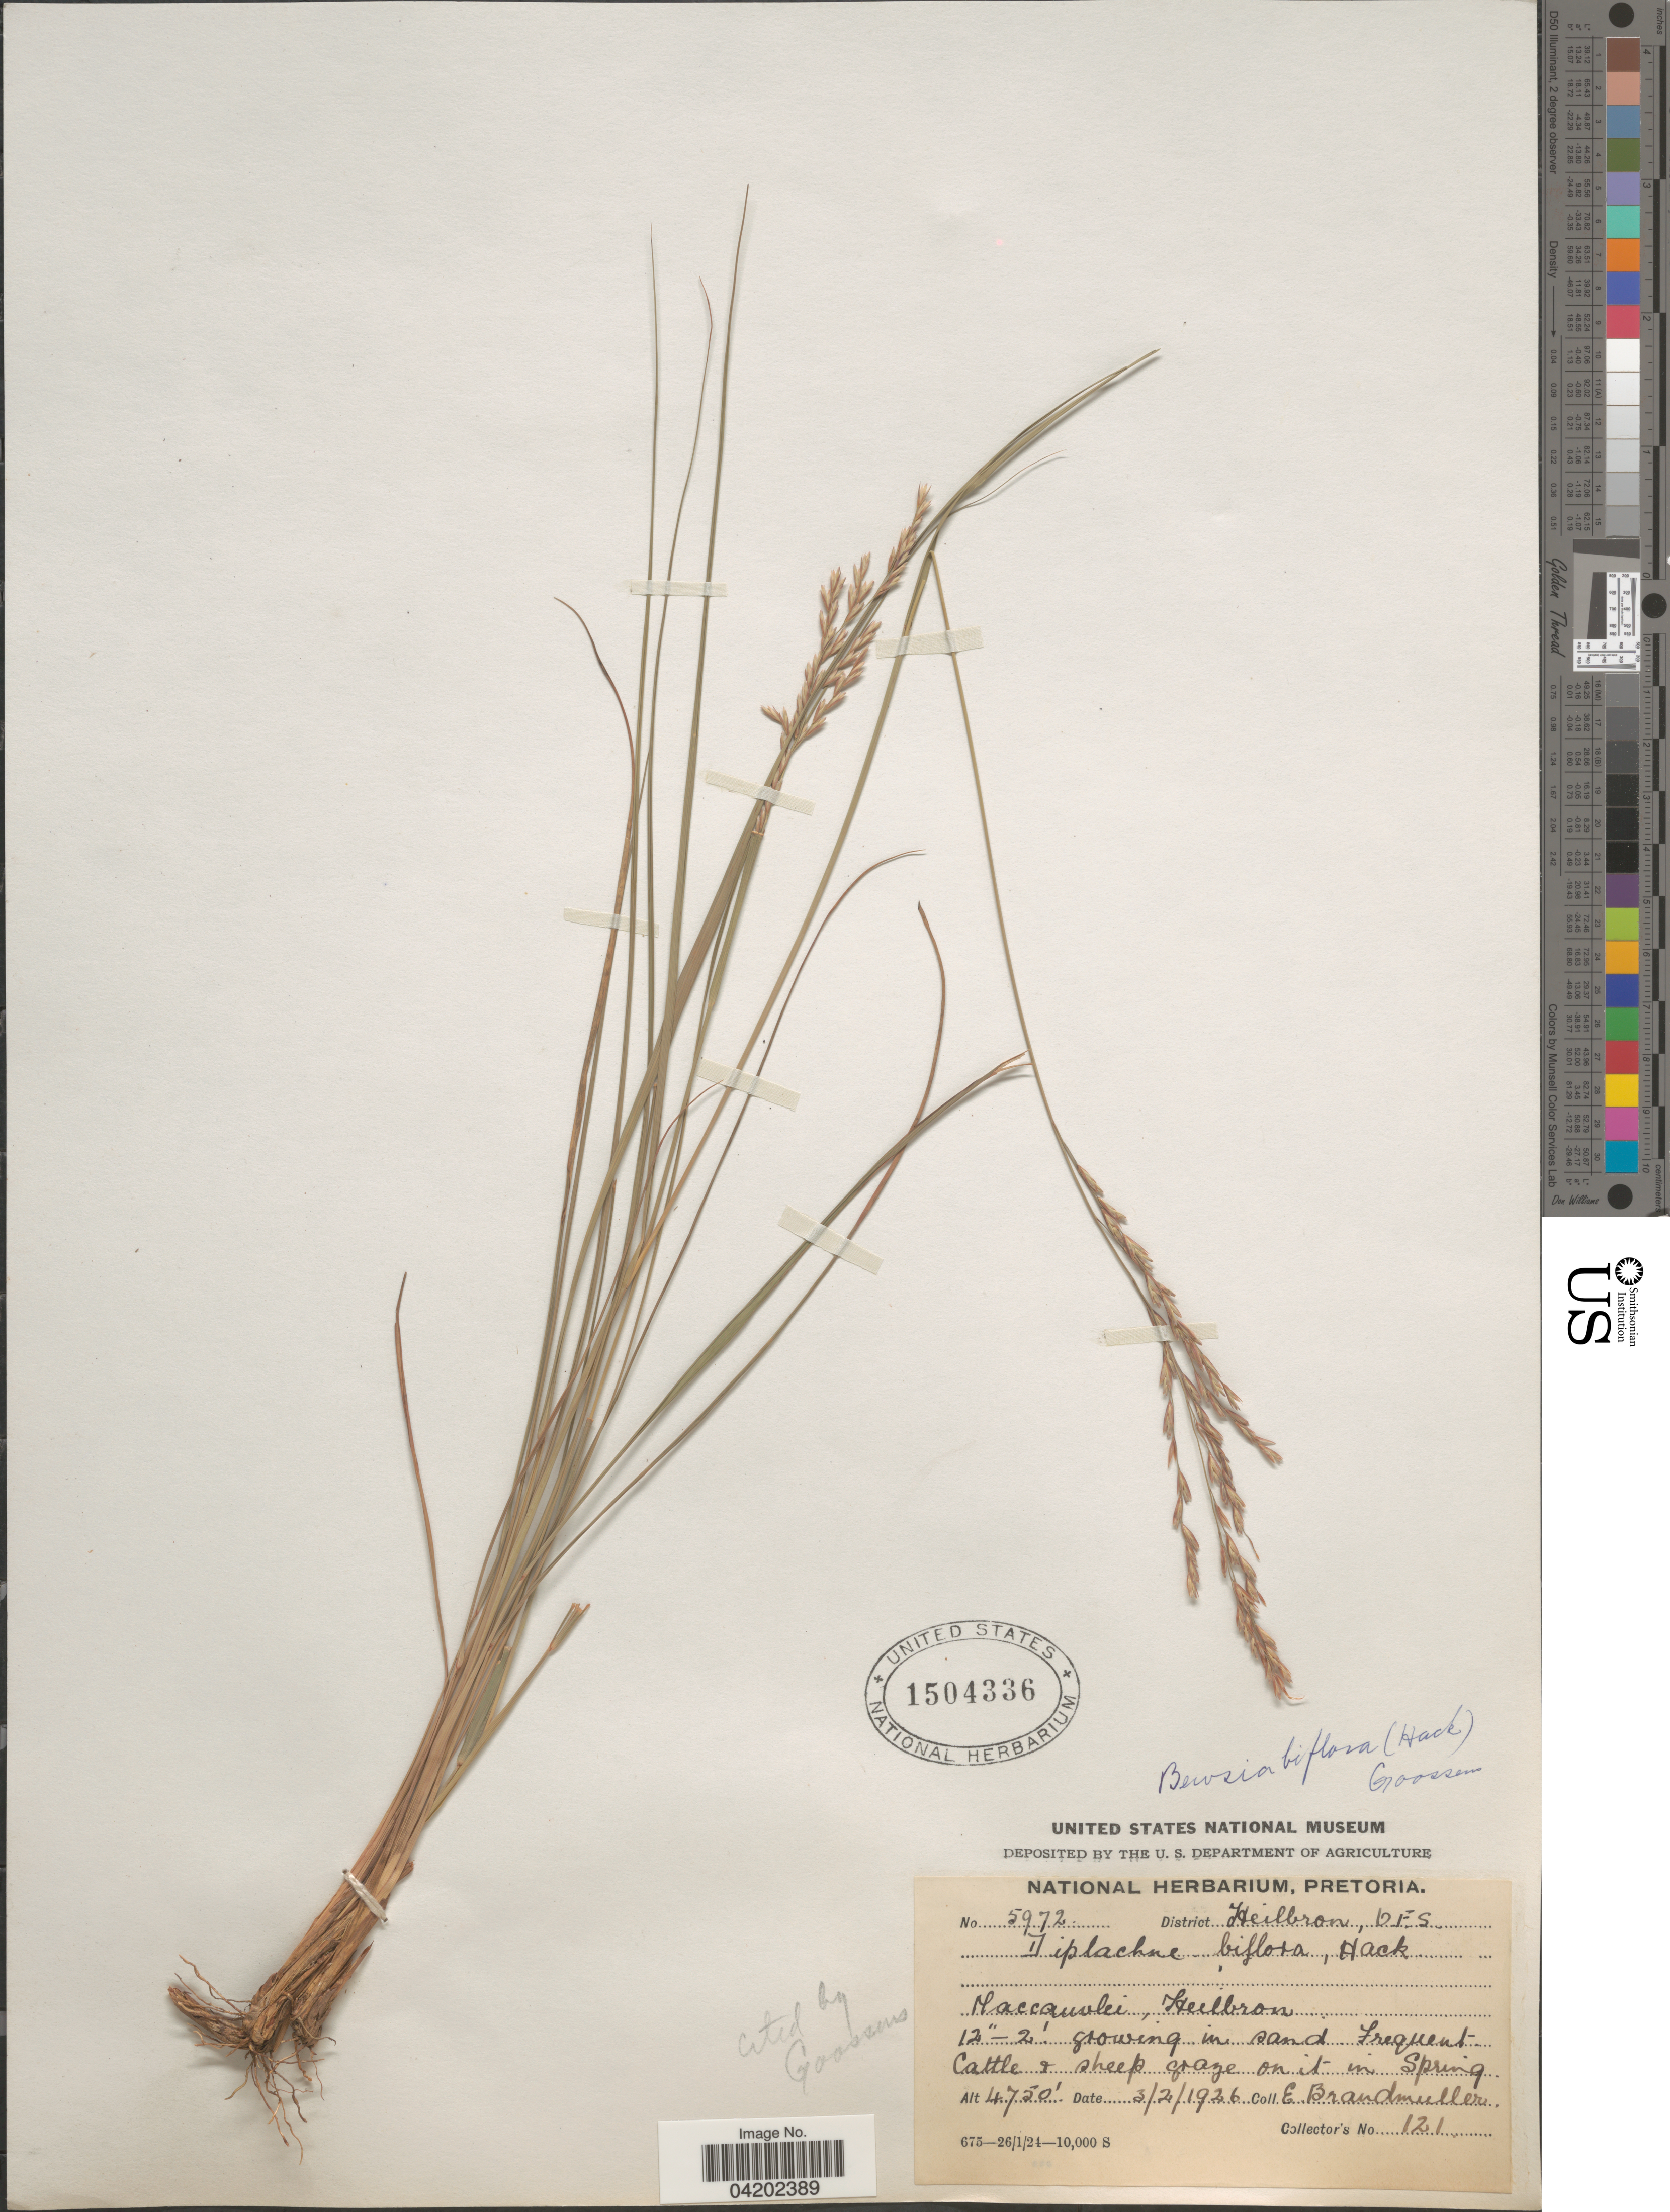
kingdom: Plantae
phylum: Tracheophyta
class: Liliopsida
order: Poales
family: Poaceae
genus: Bewsia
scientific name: Bewsia biflora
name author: (Hack.) Gooss.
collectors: E. Brandmuller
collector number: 121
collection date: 1926-02-03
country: South Africa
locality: District Heilbron, O.F.S. Maccauvlei, Heilbron.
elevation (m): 1448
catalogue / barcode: US 1504336